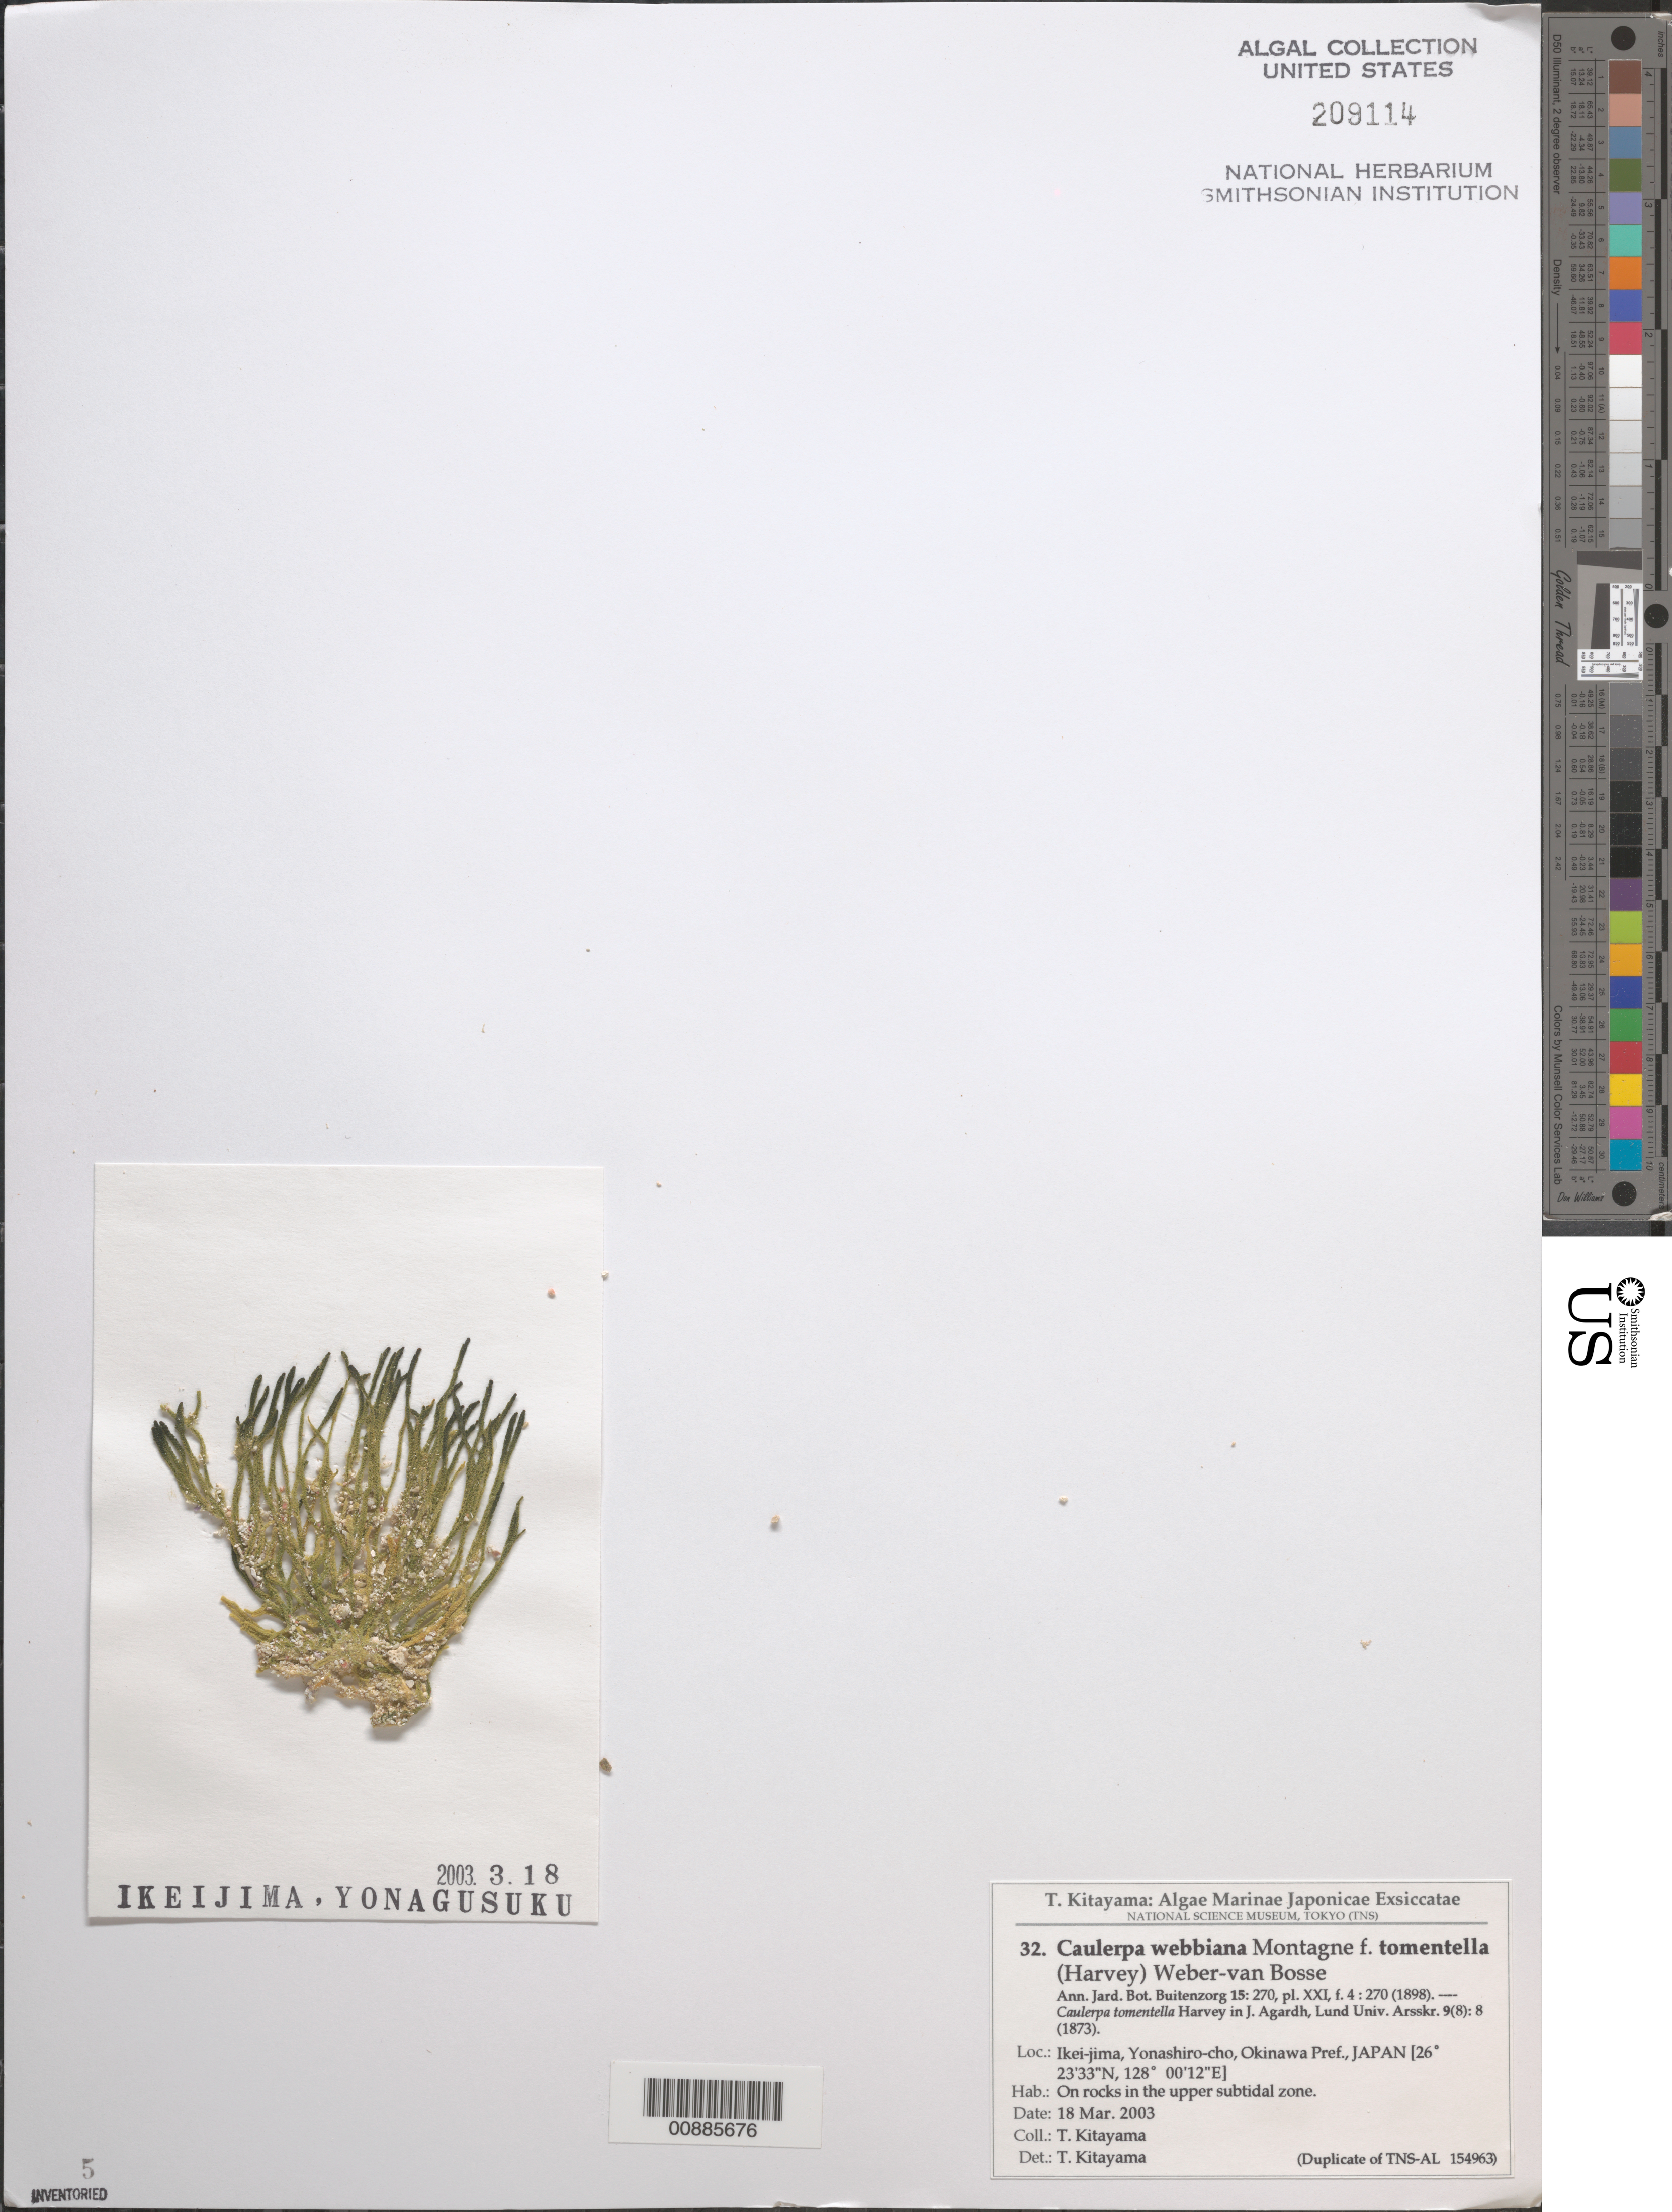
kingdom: Plantae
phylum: Chlorophyta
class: Ulvophyceae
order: Bryopsidales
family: Caulerpaceae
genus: Caulerpa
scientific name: Caulerpa webbiana f. tomentella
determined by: Kitayama, T.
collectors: T. Kitayama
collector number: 32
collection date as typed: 18 Mar 2003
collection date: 2003-03-18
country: Japan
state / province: Okinawa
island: Okinawa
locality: Ikei-jima, Yonashiro-cho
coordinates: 26 23' 33" N, 128 00' 12" E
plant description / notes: Kitayama, T., Algae Marinae Japonicae Exsiccatae, Fasc. II (Nos. 26-50)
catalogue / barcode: US 209114